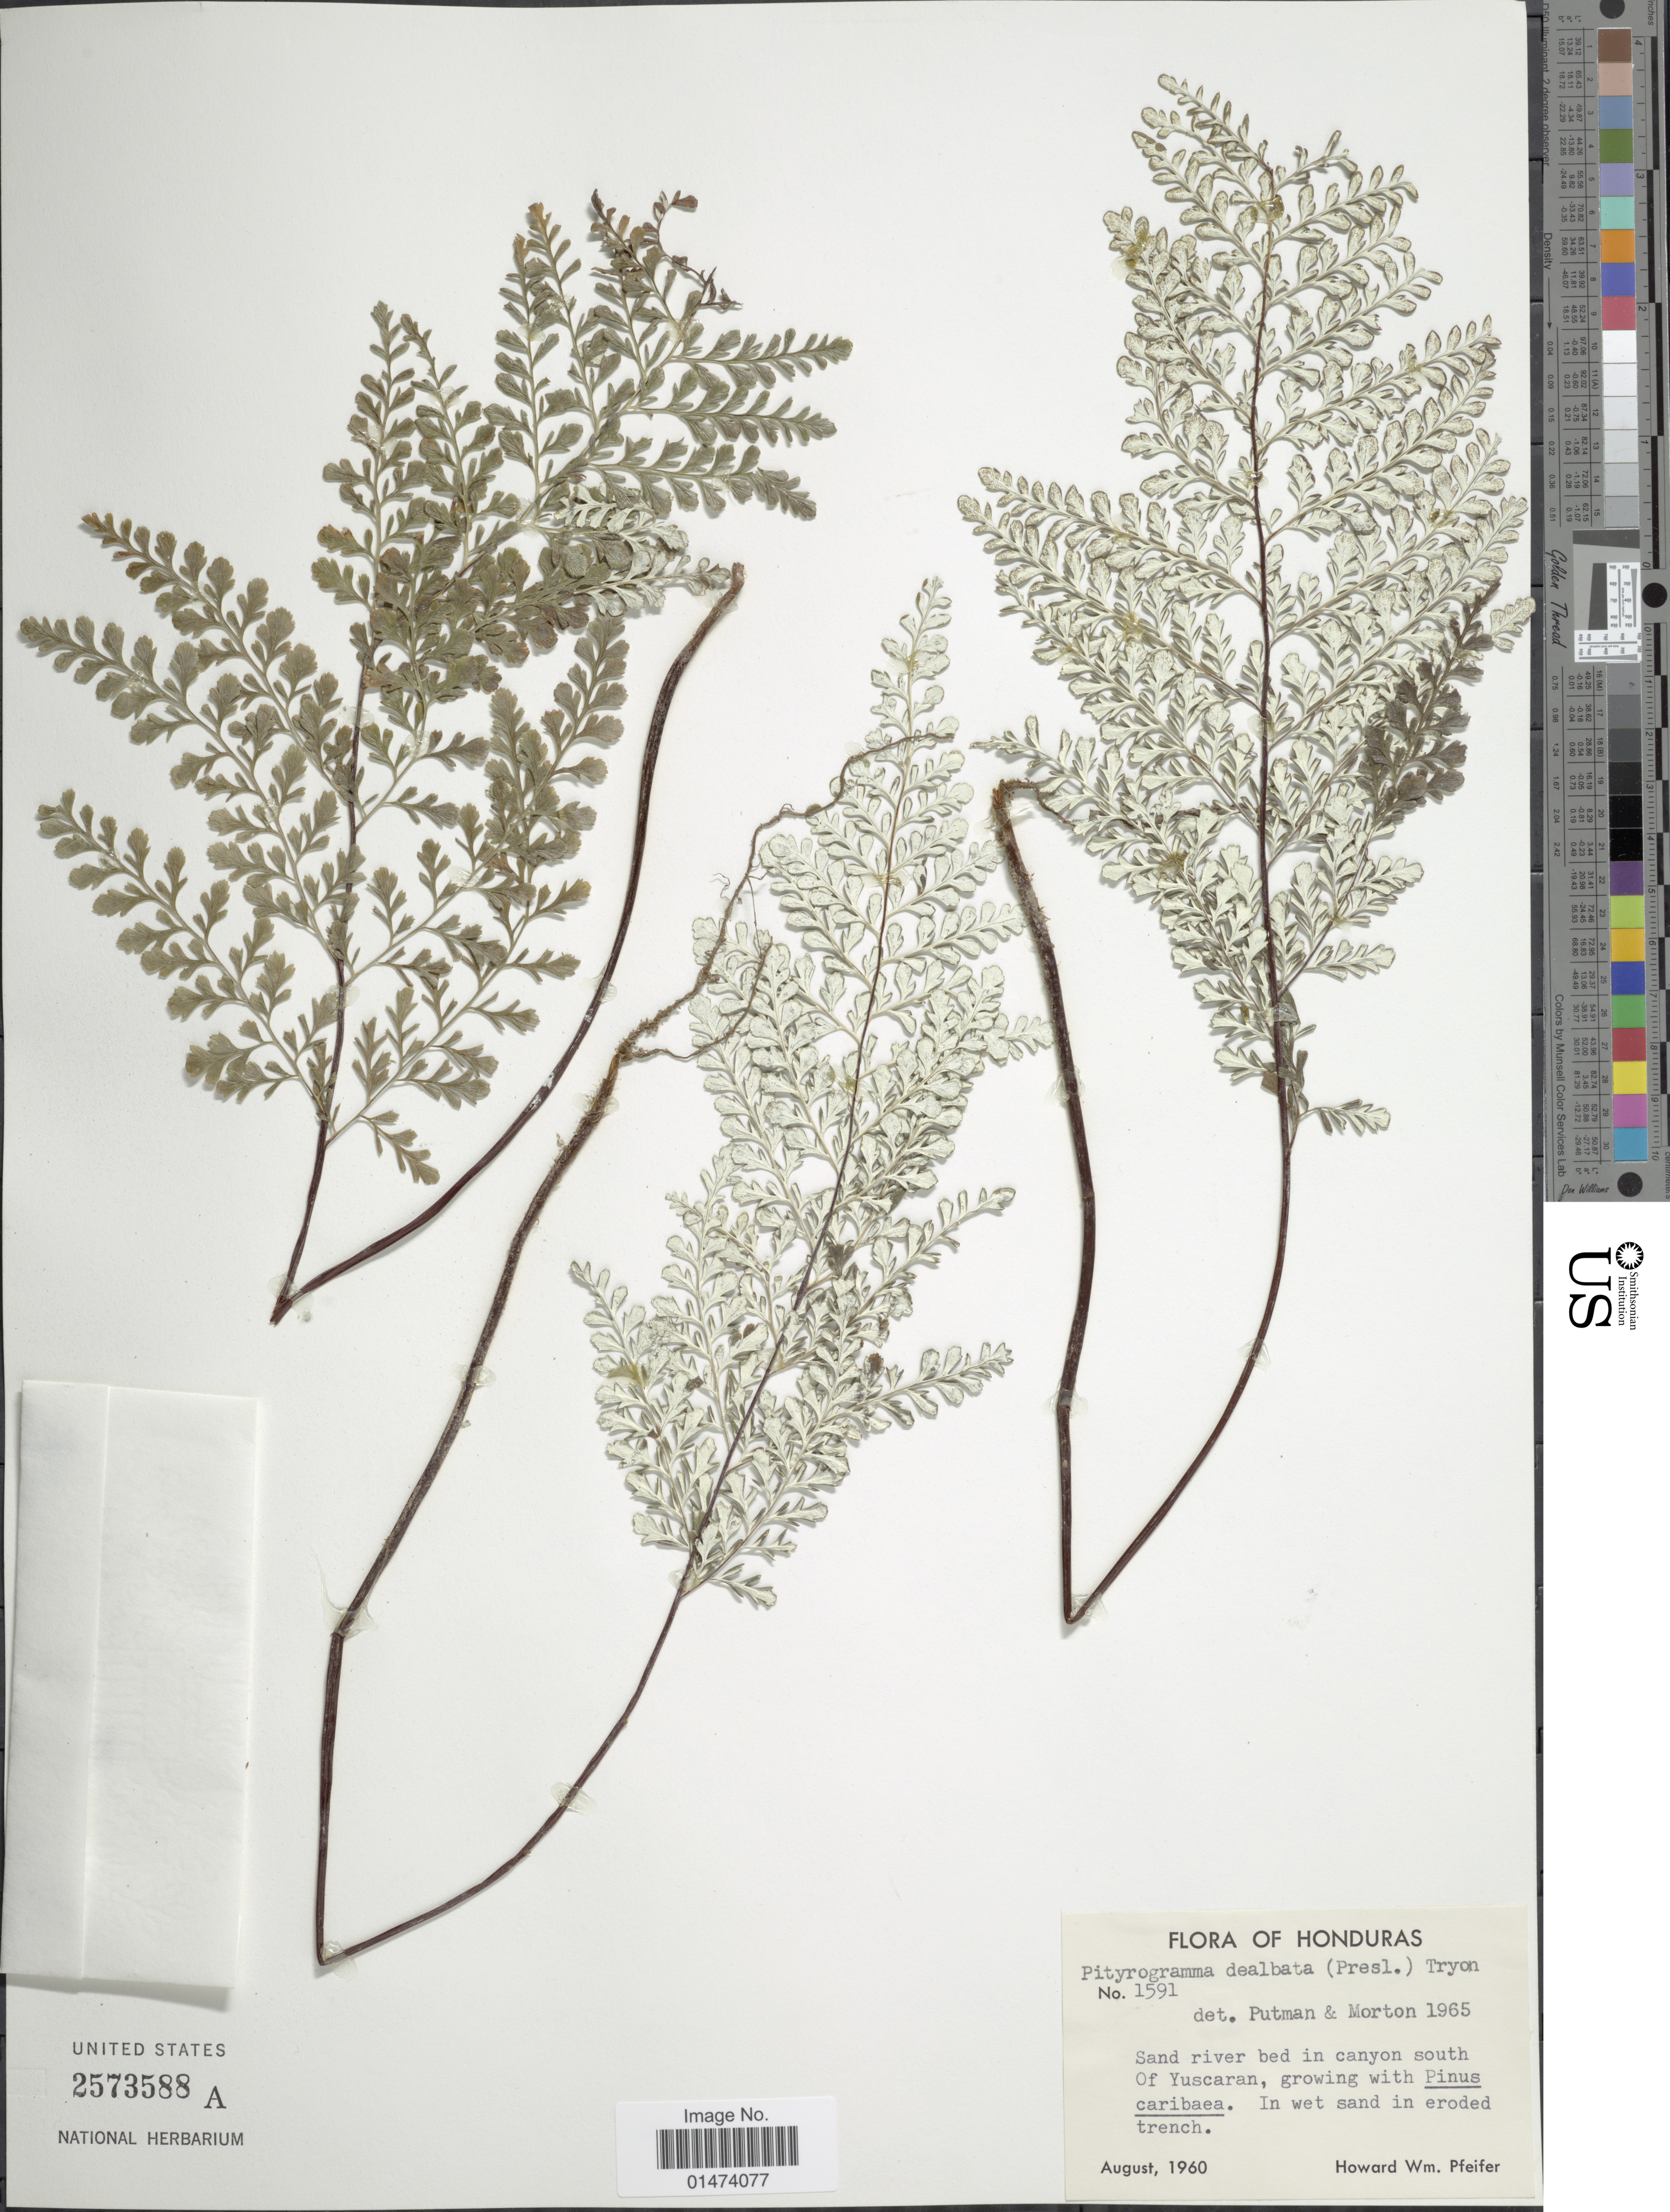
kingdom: Plantae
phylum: Tracheophyta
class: Polypodiopsida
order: Polypodiales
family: Pteridaceae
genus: Pityrogramma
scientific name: Pityrogramma dealbata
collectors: H. W. Pfeifer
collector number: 1591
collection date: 1960-08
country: Honduras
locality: Sand river bed in canyon south of Yuscaran, growing with Pinus caribaea, In wet sand in eroded trench.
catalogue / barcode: US 2573588